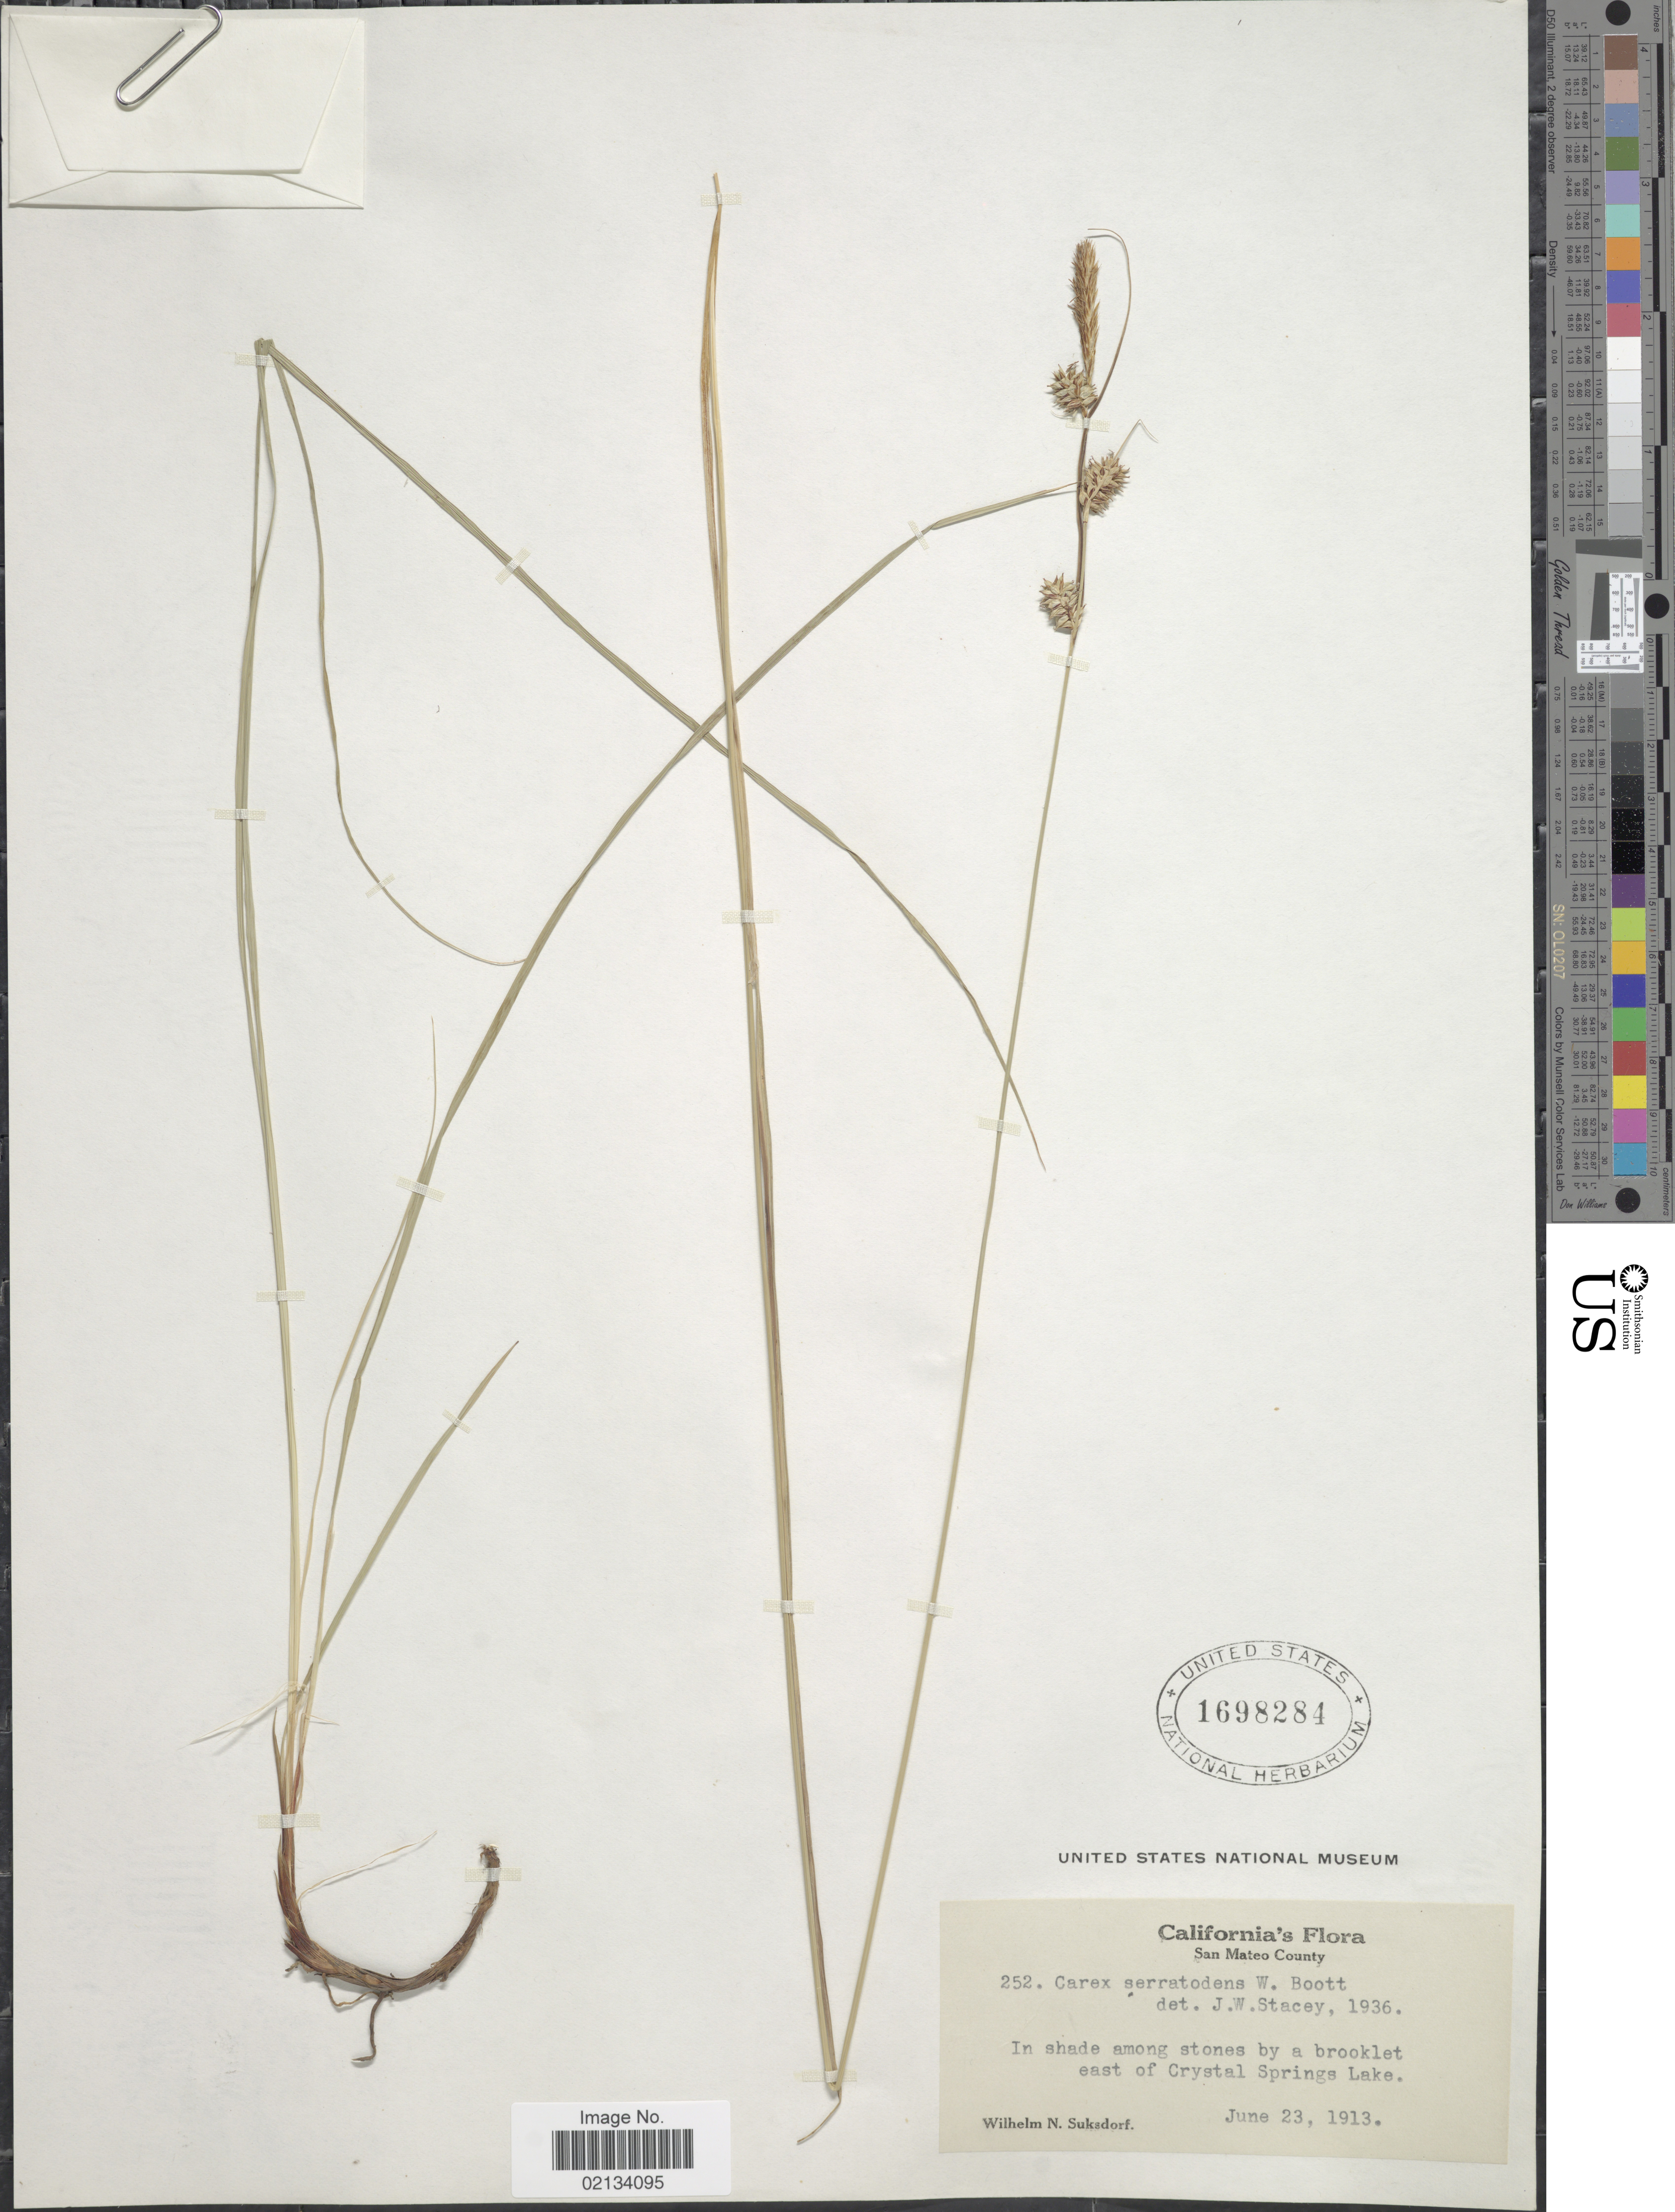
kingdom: Plantae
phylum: Tracheophyta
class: Liliopsida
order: Poales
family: Cyperaceae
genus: Carex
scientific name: Carex serratodens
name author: W. Boott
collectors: W. N. Suksdorf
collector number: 252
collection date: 1913-06-23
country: United States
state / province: California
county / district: San Mateo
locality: San Mateo County, among stones by a brooklet east of Crystal Springs Lake.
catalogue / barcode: US 1698284